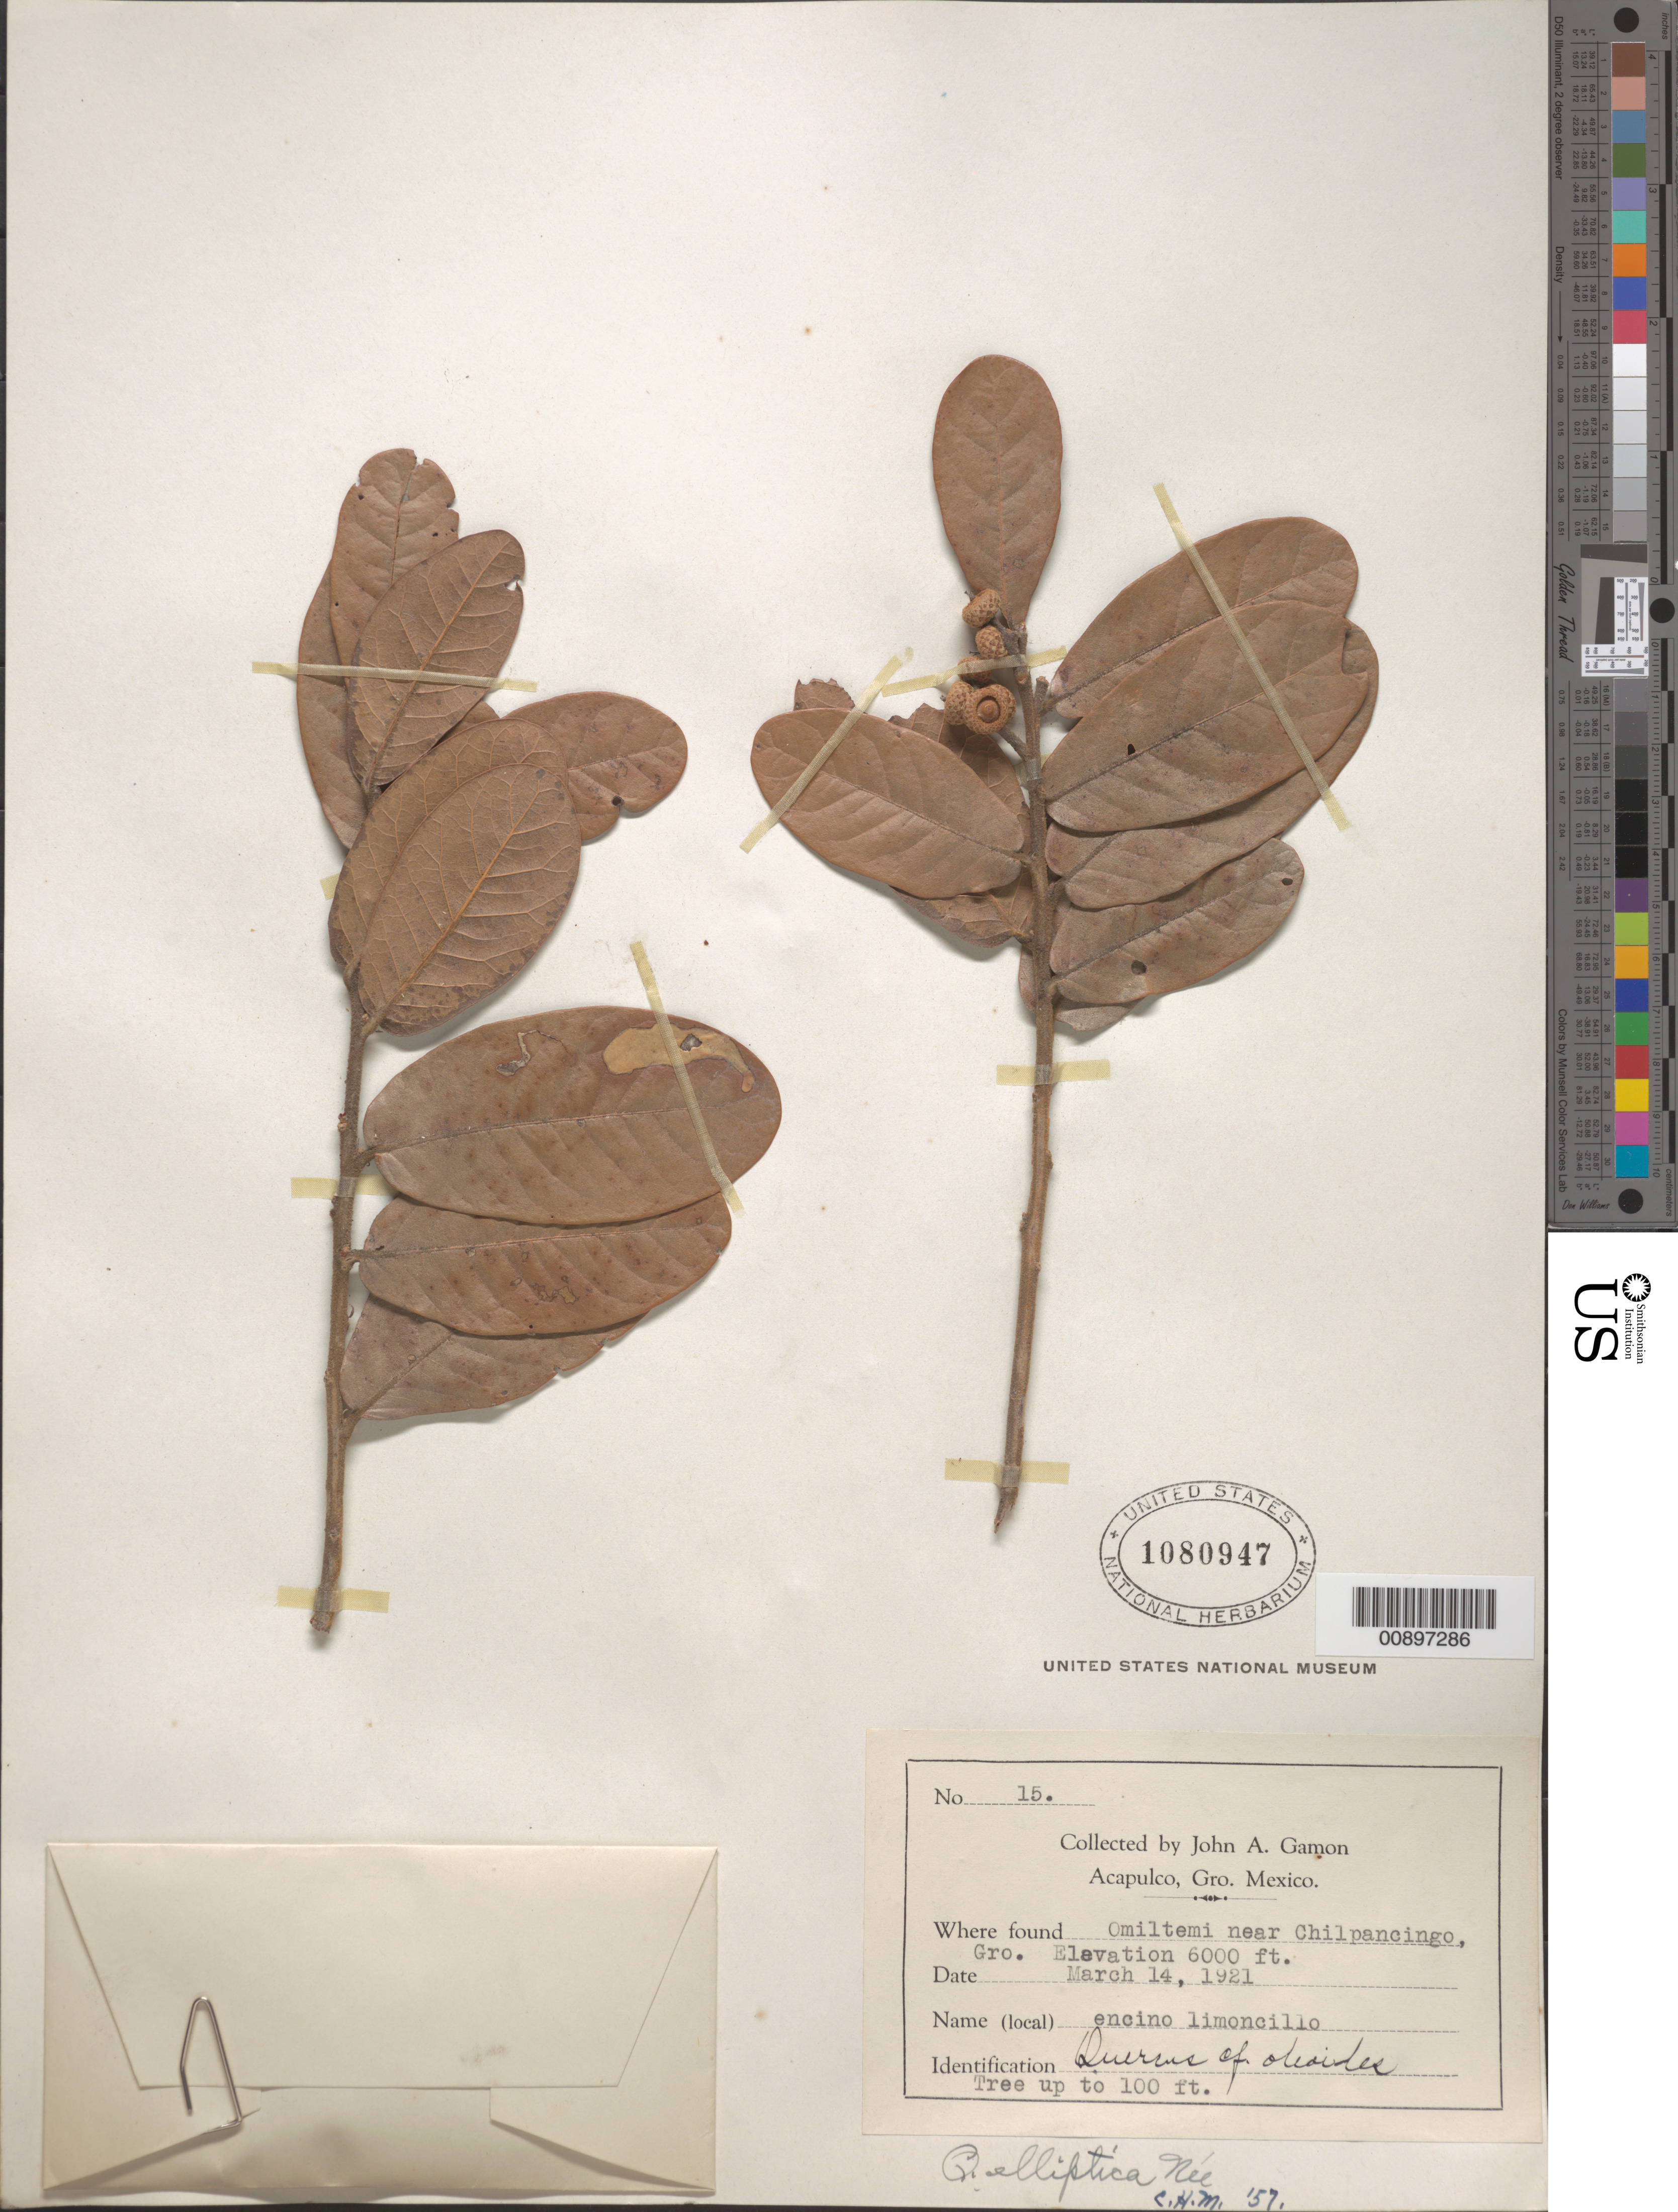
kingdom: Plantae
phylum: Tracheophyta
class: Magnoliopsida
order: Fagales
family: Fagaceae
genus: Quercus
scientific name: Quercus elliptica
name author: Née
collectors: J. Gamon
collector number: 15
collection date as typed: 14 Mar 1921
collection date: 1921-03-14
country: Mexico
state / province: Guerrero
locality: Omiltemi near Chilpancingo, Guerrero.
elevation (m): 1829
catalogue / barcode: US 1080947